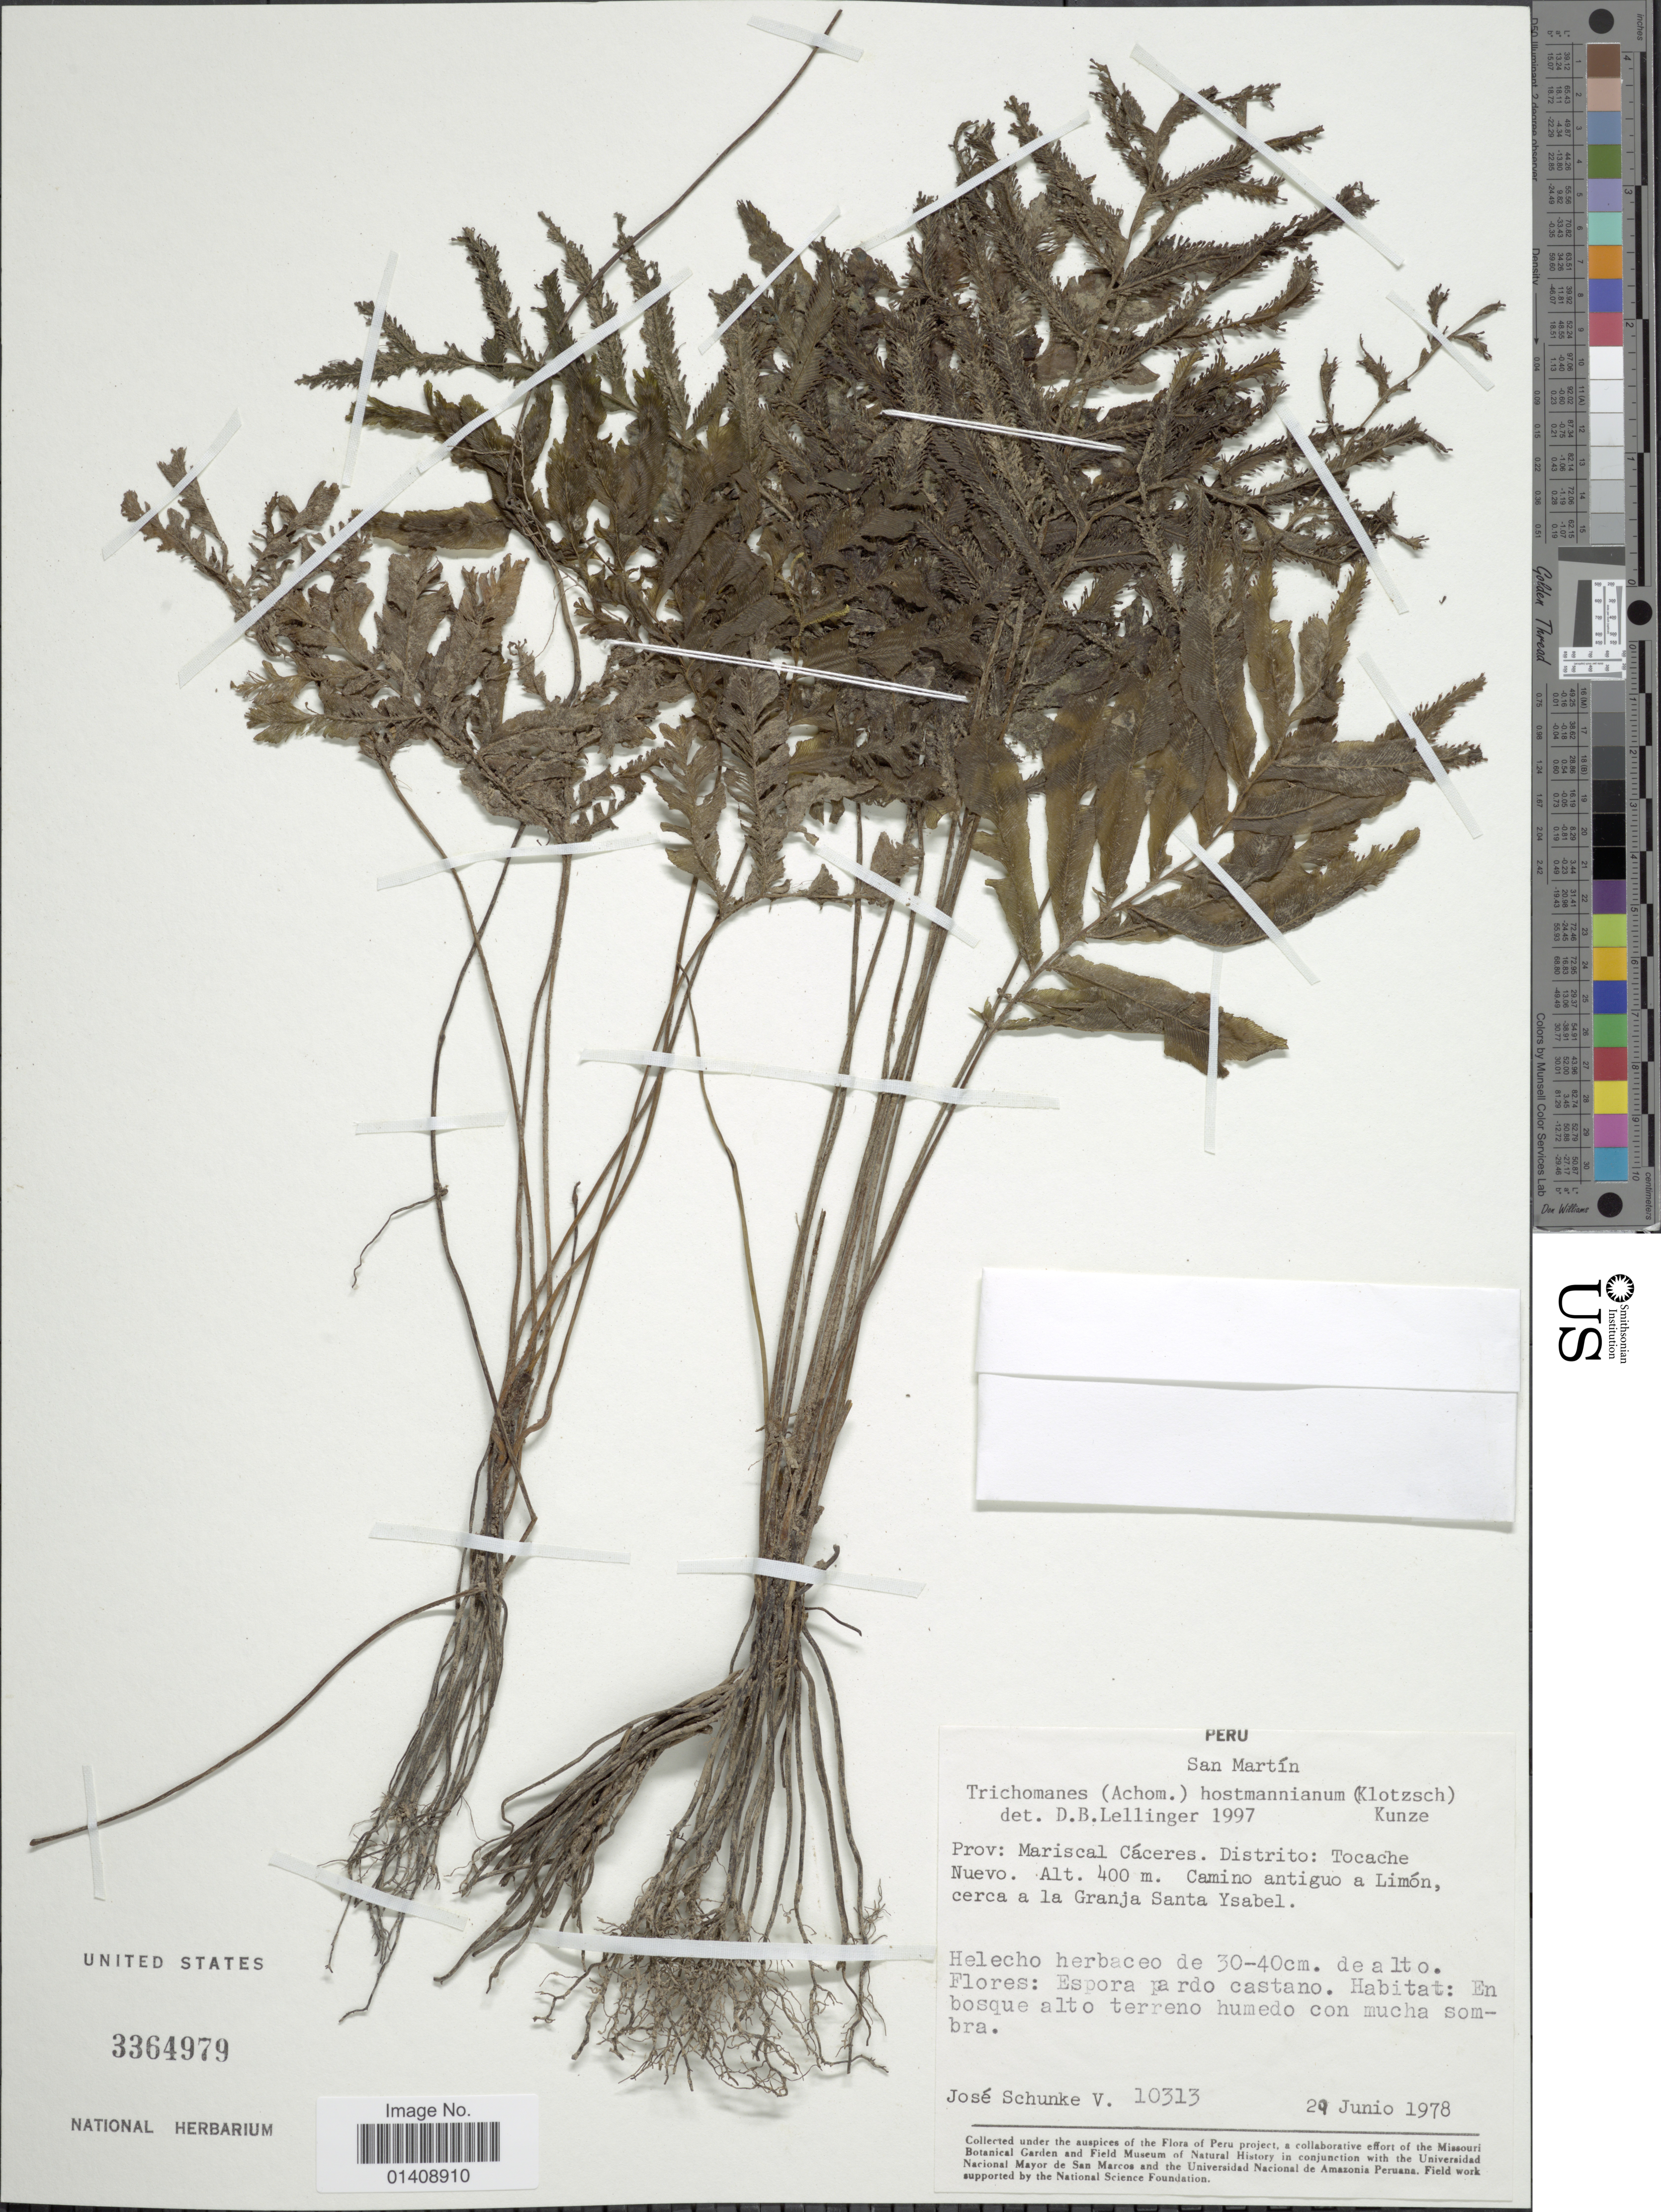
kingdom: Plantae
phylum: Tracheophyta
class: Polypodiopsida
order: Hymenophyllales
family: Hymenophyllaceae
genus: Trichomanes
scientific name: Trichomanes hostmannianum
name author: (Klotzsch) Kunze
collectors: J. Schunke Vigo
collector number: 10313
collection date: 1978-06-29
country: Peru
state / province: San Martín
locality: Prov: Mariscal Caceres. Distrito: Tocache Nuevo. Camino antiguo a Limon, cerca a la Granja Santa Ysabel.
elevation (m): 400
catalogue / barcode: US 3364979